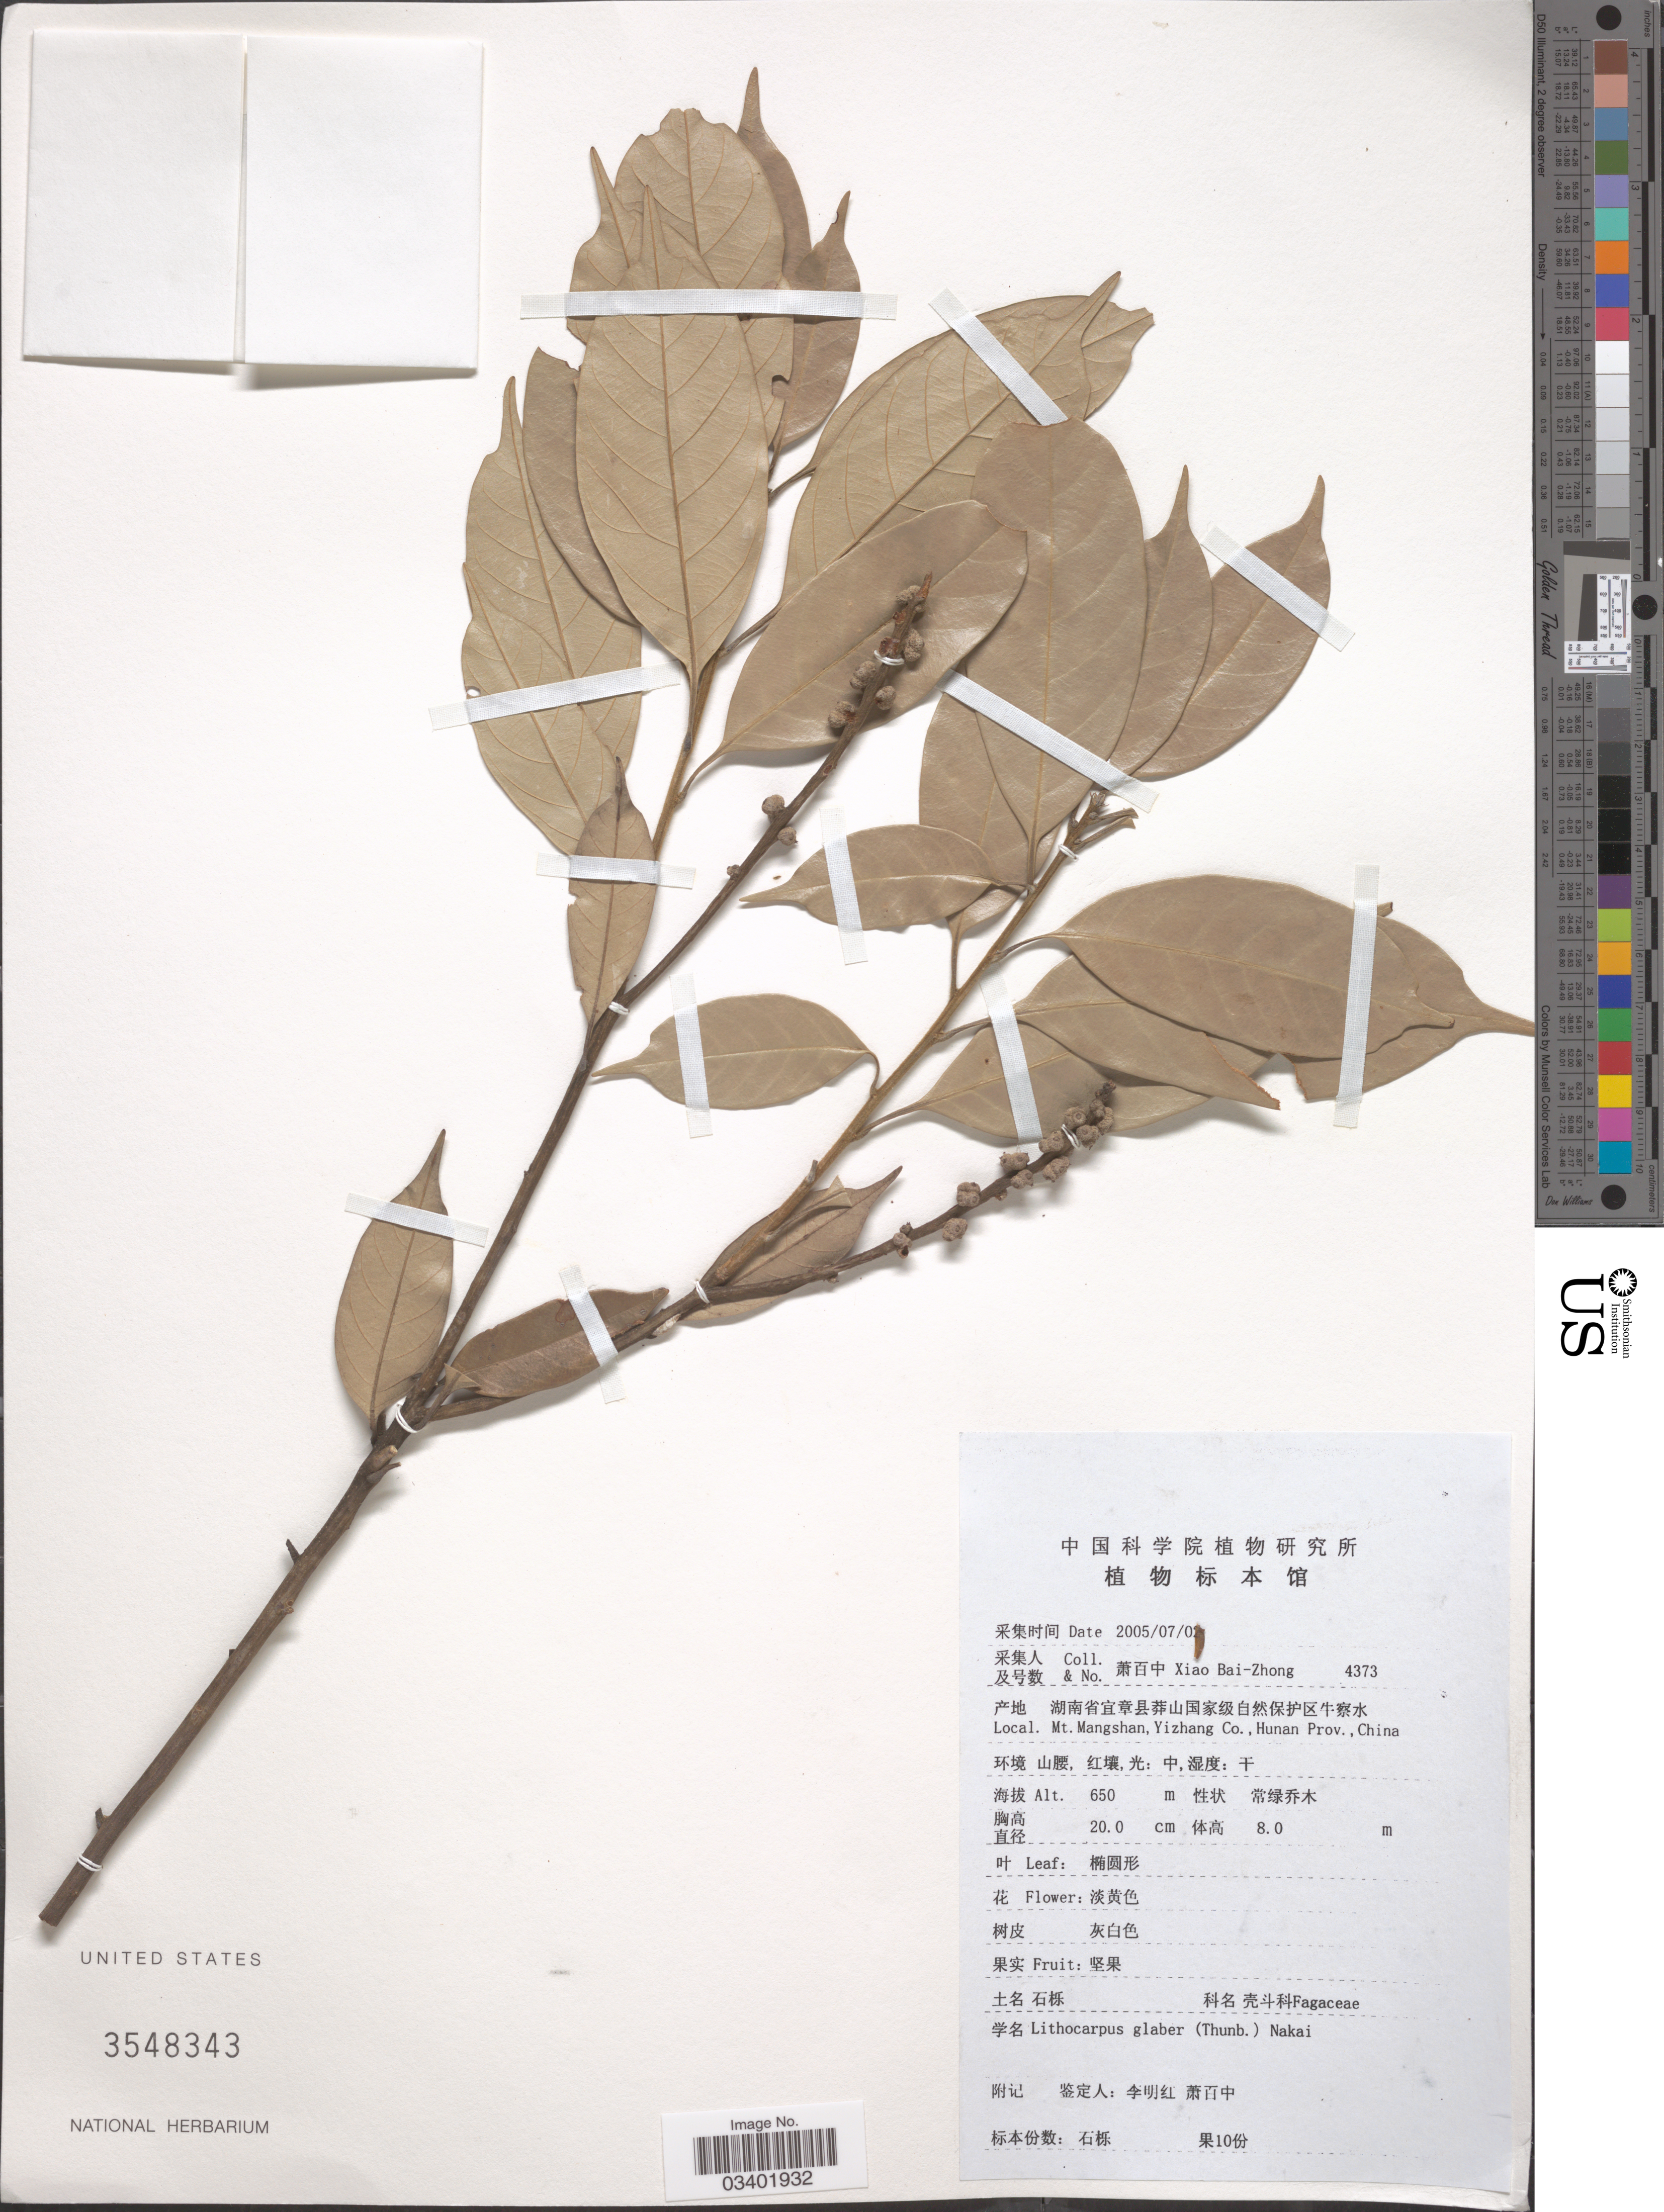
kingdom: Plantae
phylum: Tracheophyta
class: Magnoliopsida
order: Fagales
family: Fagaceae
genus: Lithocarpus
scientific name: Lithocarpus glaber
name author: (Thunb.) Nakai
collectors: B. Z. Xiao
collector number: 4373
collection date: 2005-07-02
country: China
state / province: Hunan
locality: Mt. Mangshan, Yizhang Co.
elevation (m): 650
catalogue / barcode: US 3548343